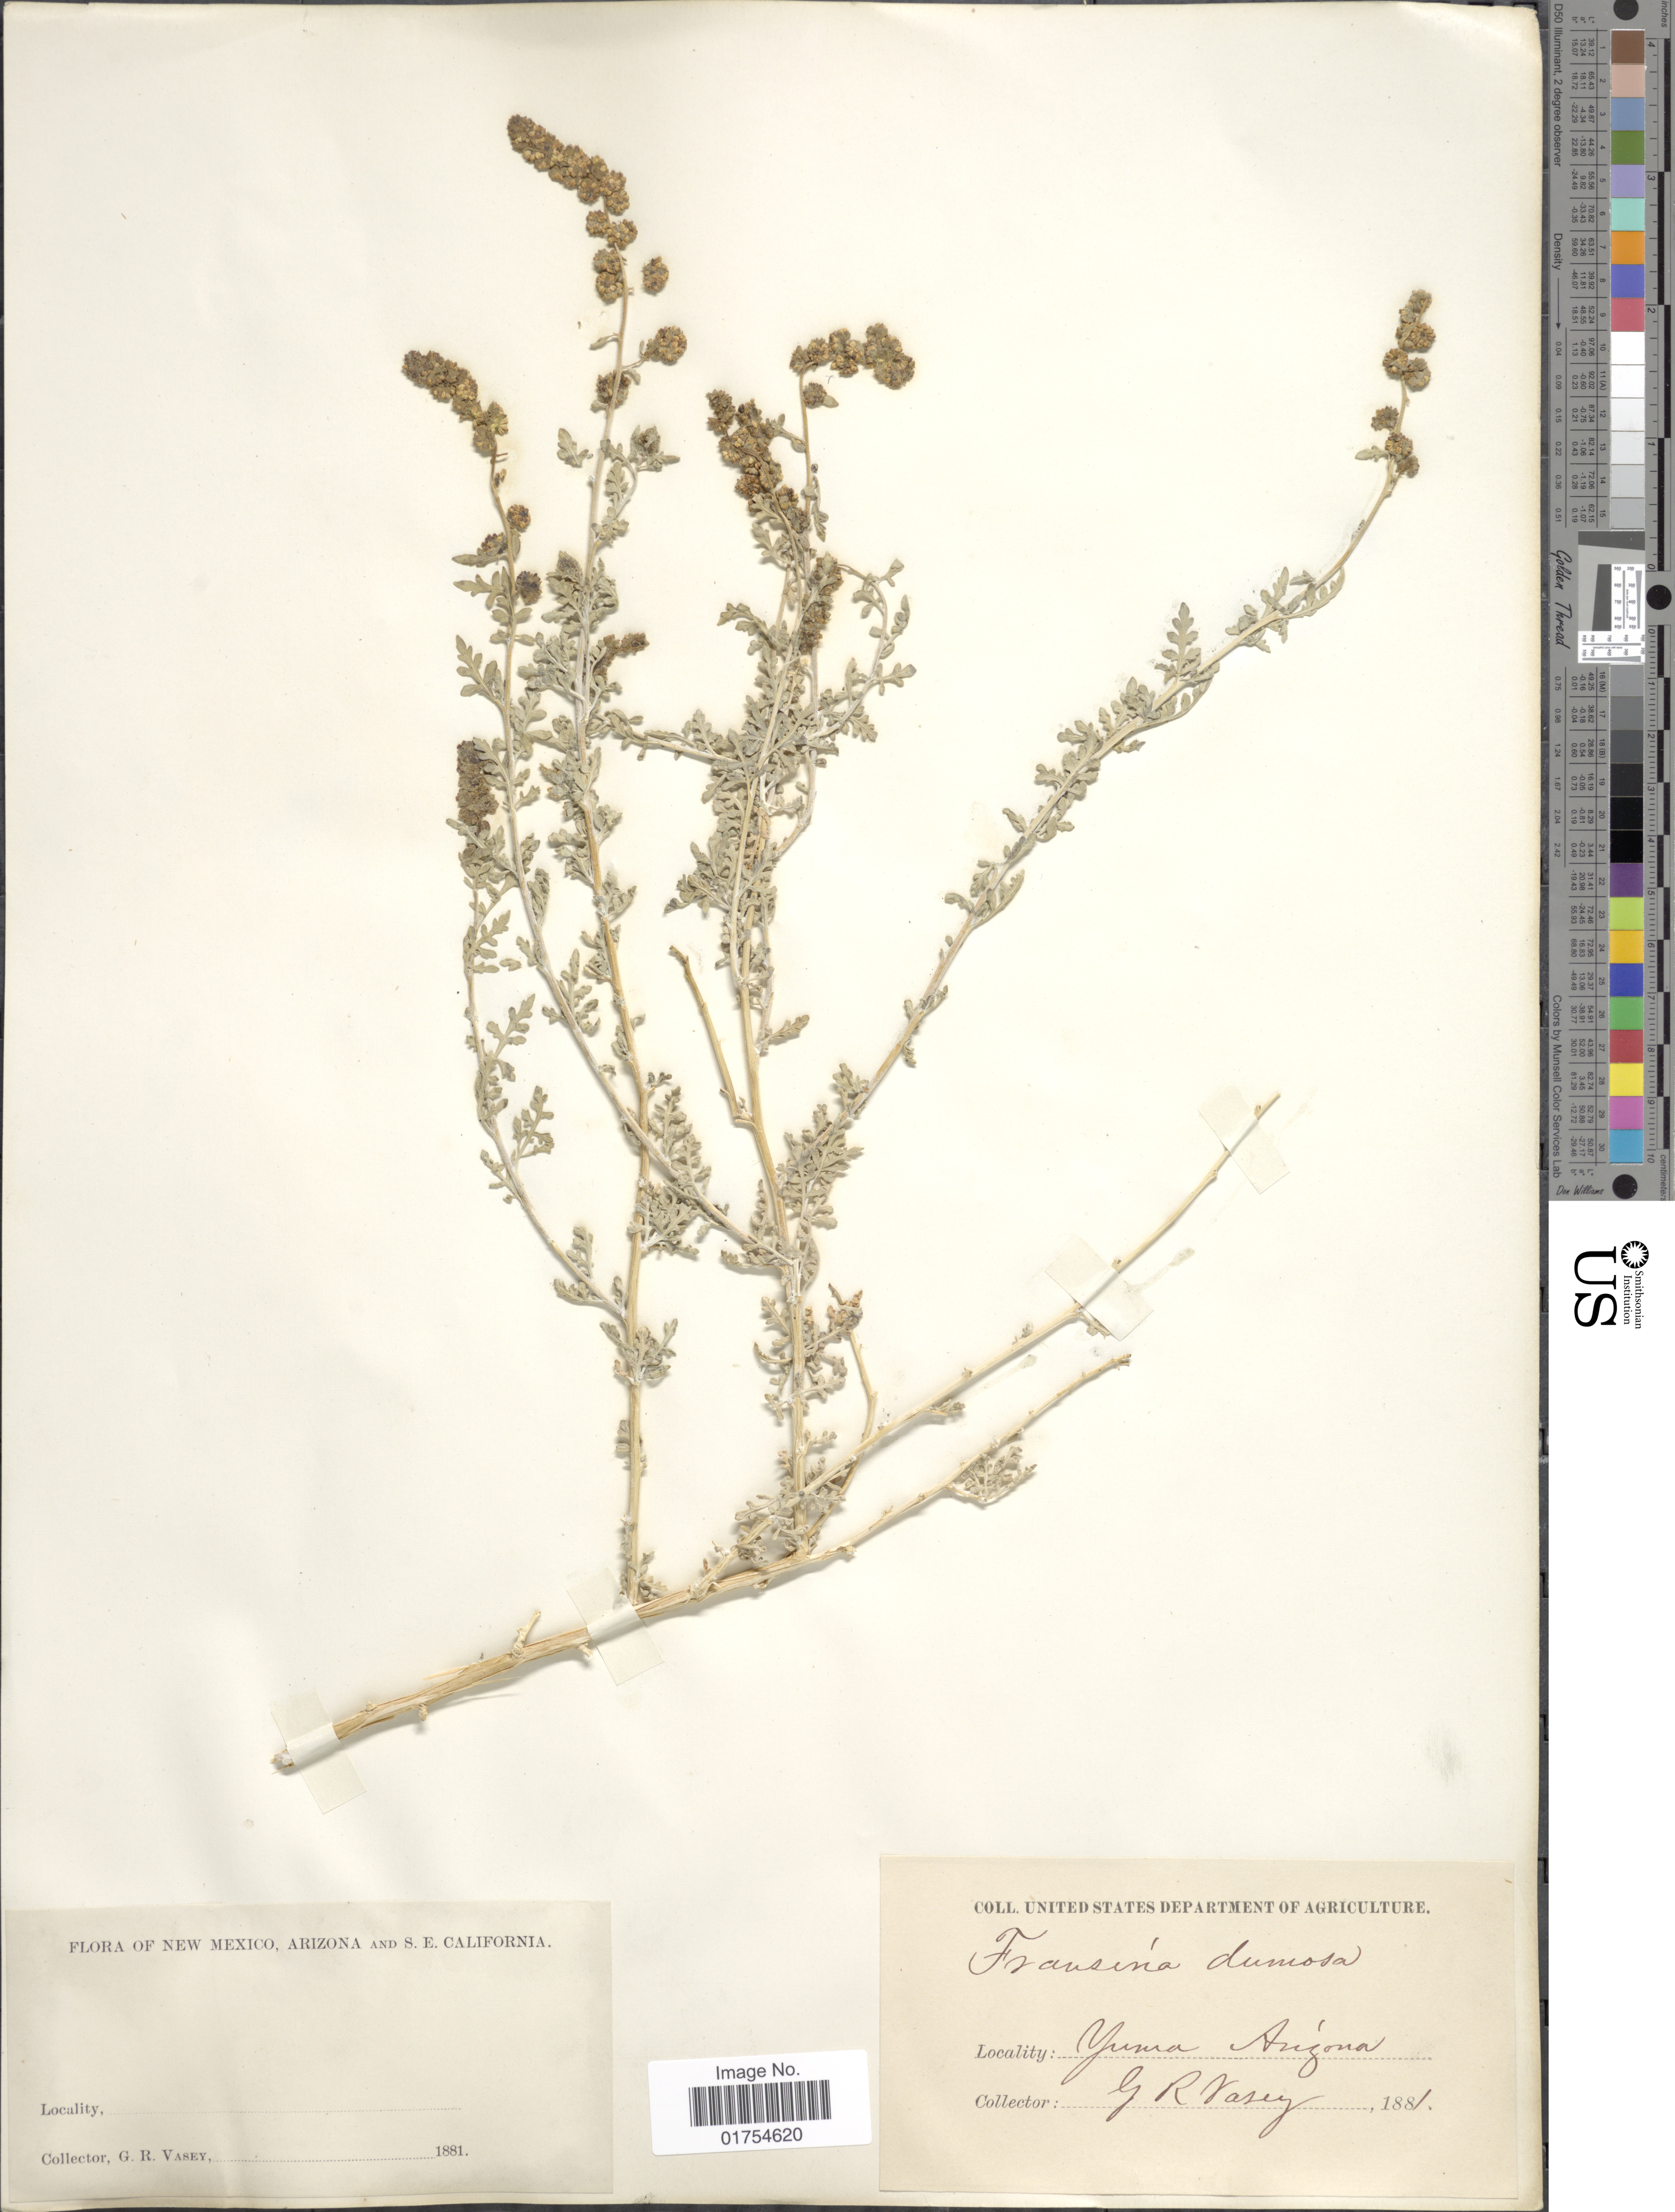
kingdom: Plantae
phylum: Tracheophyta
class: Magnoliopsida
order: Asterales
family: Asteraceae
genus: Franseria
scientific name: Franseria dumosa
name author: A. Gray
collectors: G. R. Vasey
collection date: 1881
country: United States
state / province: Arizona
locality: Yuma